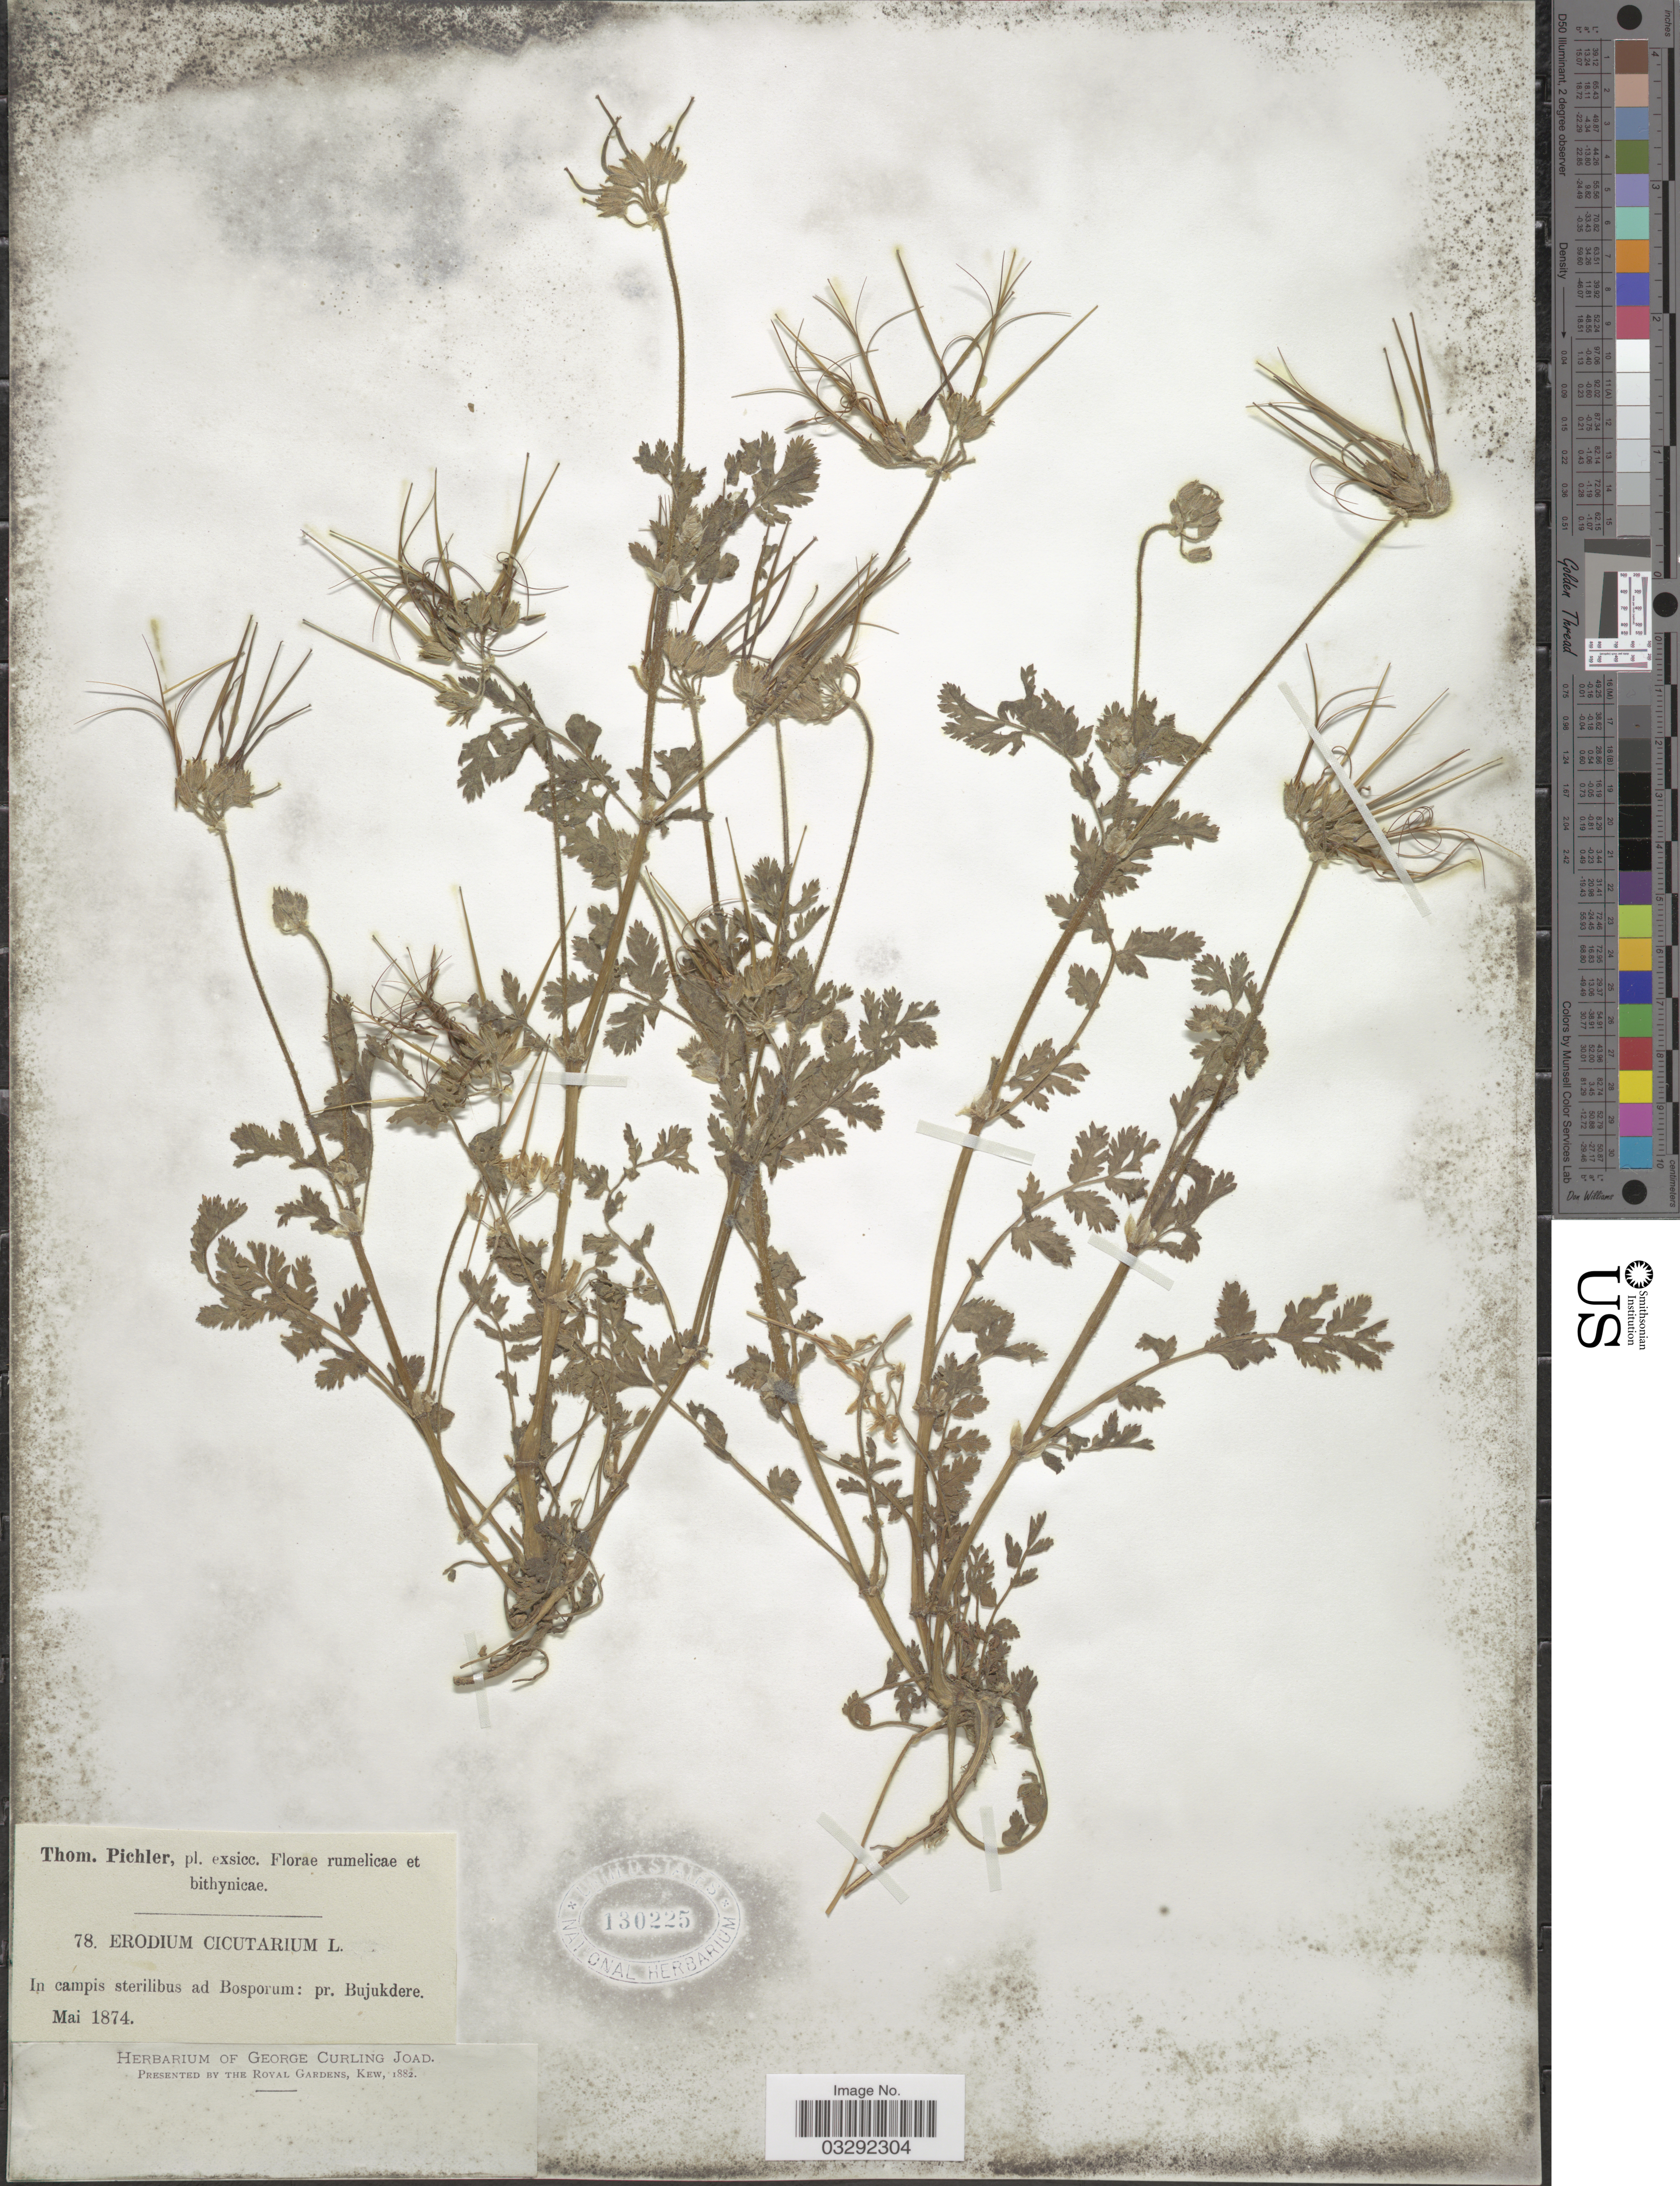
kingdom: Plantae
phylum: Tracheophyta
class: Magnoliopsida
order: Geraniales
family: Geraniaceae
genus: Erodium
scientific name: Erodium cicutarium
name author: (L.) L'Hér.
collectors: T. Pichler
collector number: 78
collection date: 1874-05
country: Turkey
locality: Rumelicae et bithynicae. In campis sterilibus ad Bosporum: pr. Bujukdere.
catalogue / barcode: US 130225